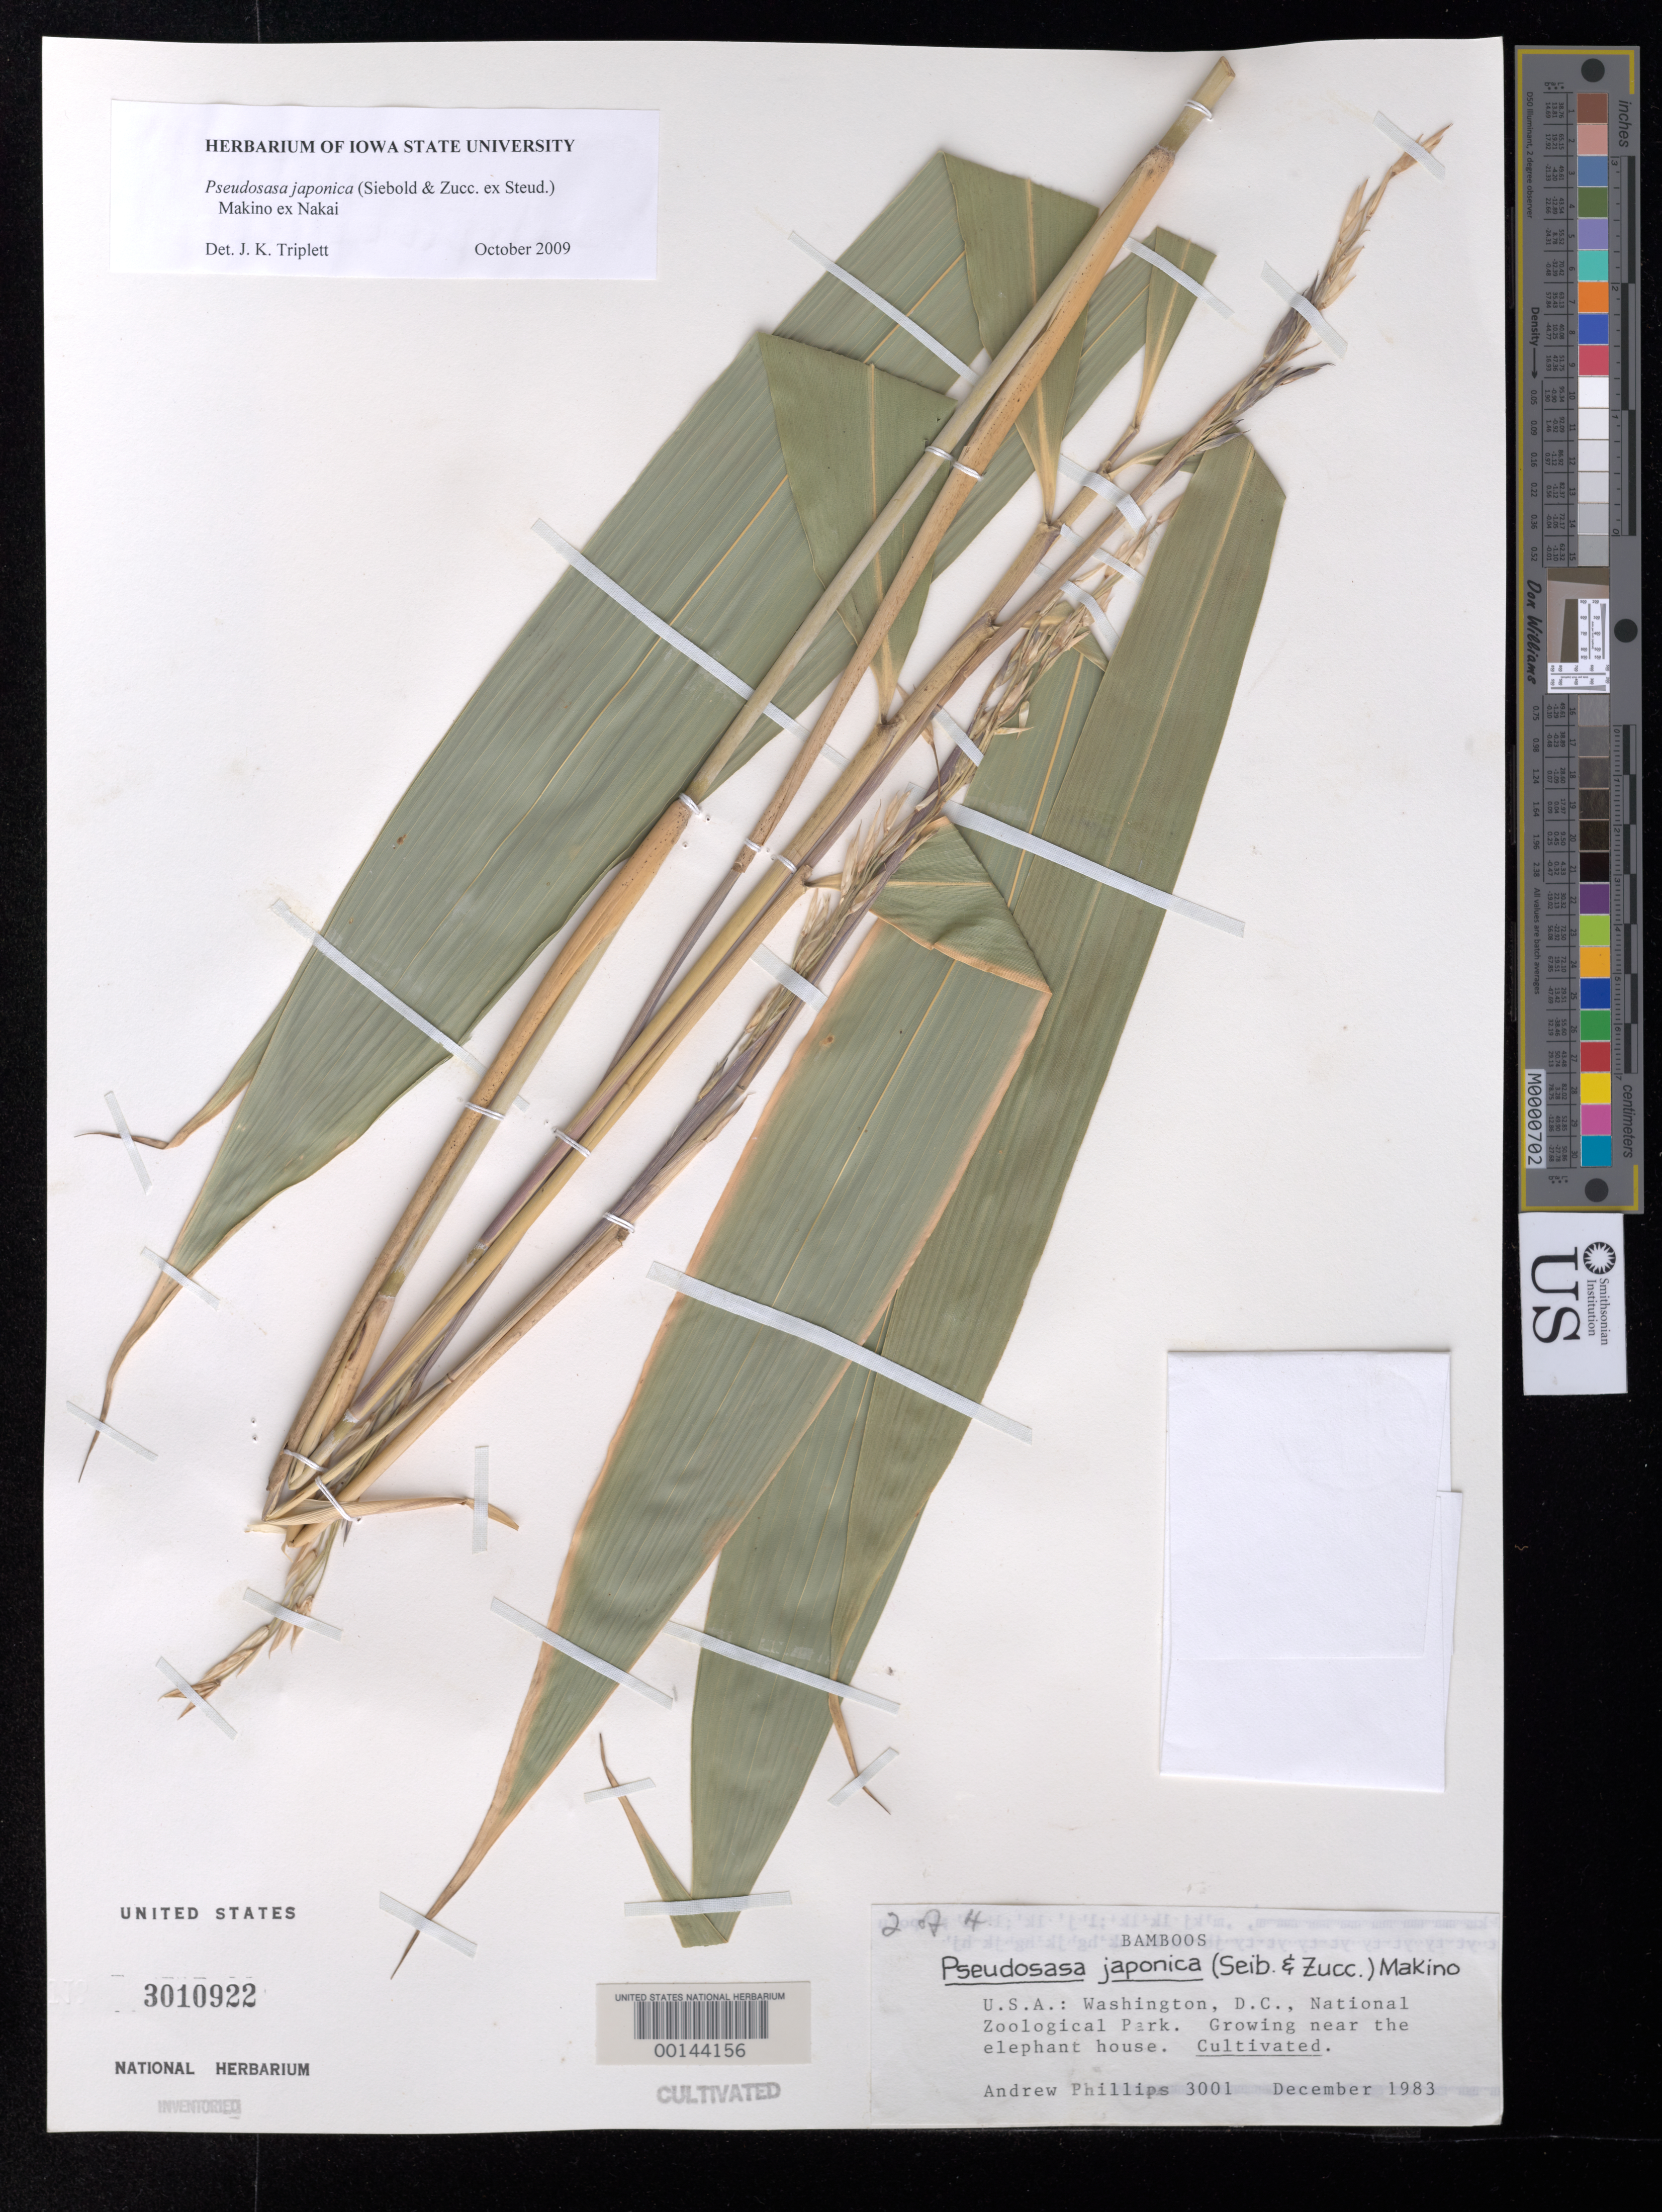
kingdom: Plantae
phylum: Tracheophyta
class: Liliopsida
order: Poales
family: Poaceae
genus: Pseudosasa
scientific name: Pseudosasa japonica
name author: (Siebold & Zucc. ex Steud.) Makino ex Nakai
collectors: A. Phillips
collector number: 3001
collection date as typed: Dec 1983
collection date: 1983-12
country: United States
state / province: District of Columbia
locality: Washington, d.c. zoological park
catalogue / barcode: US 3010922